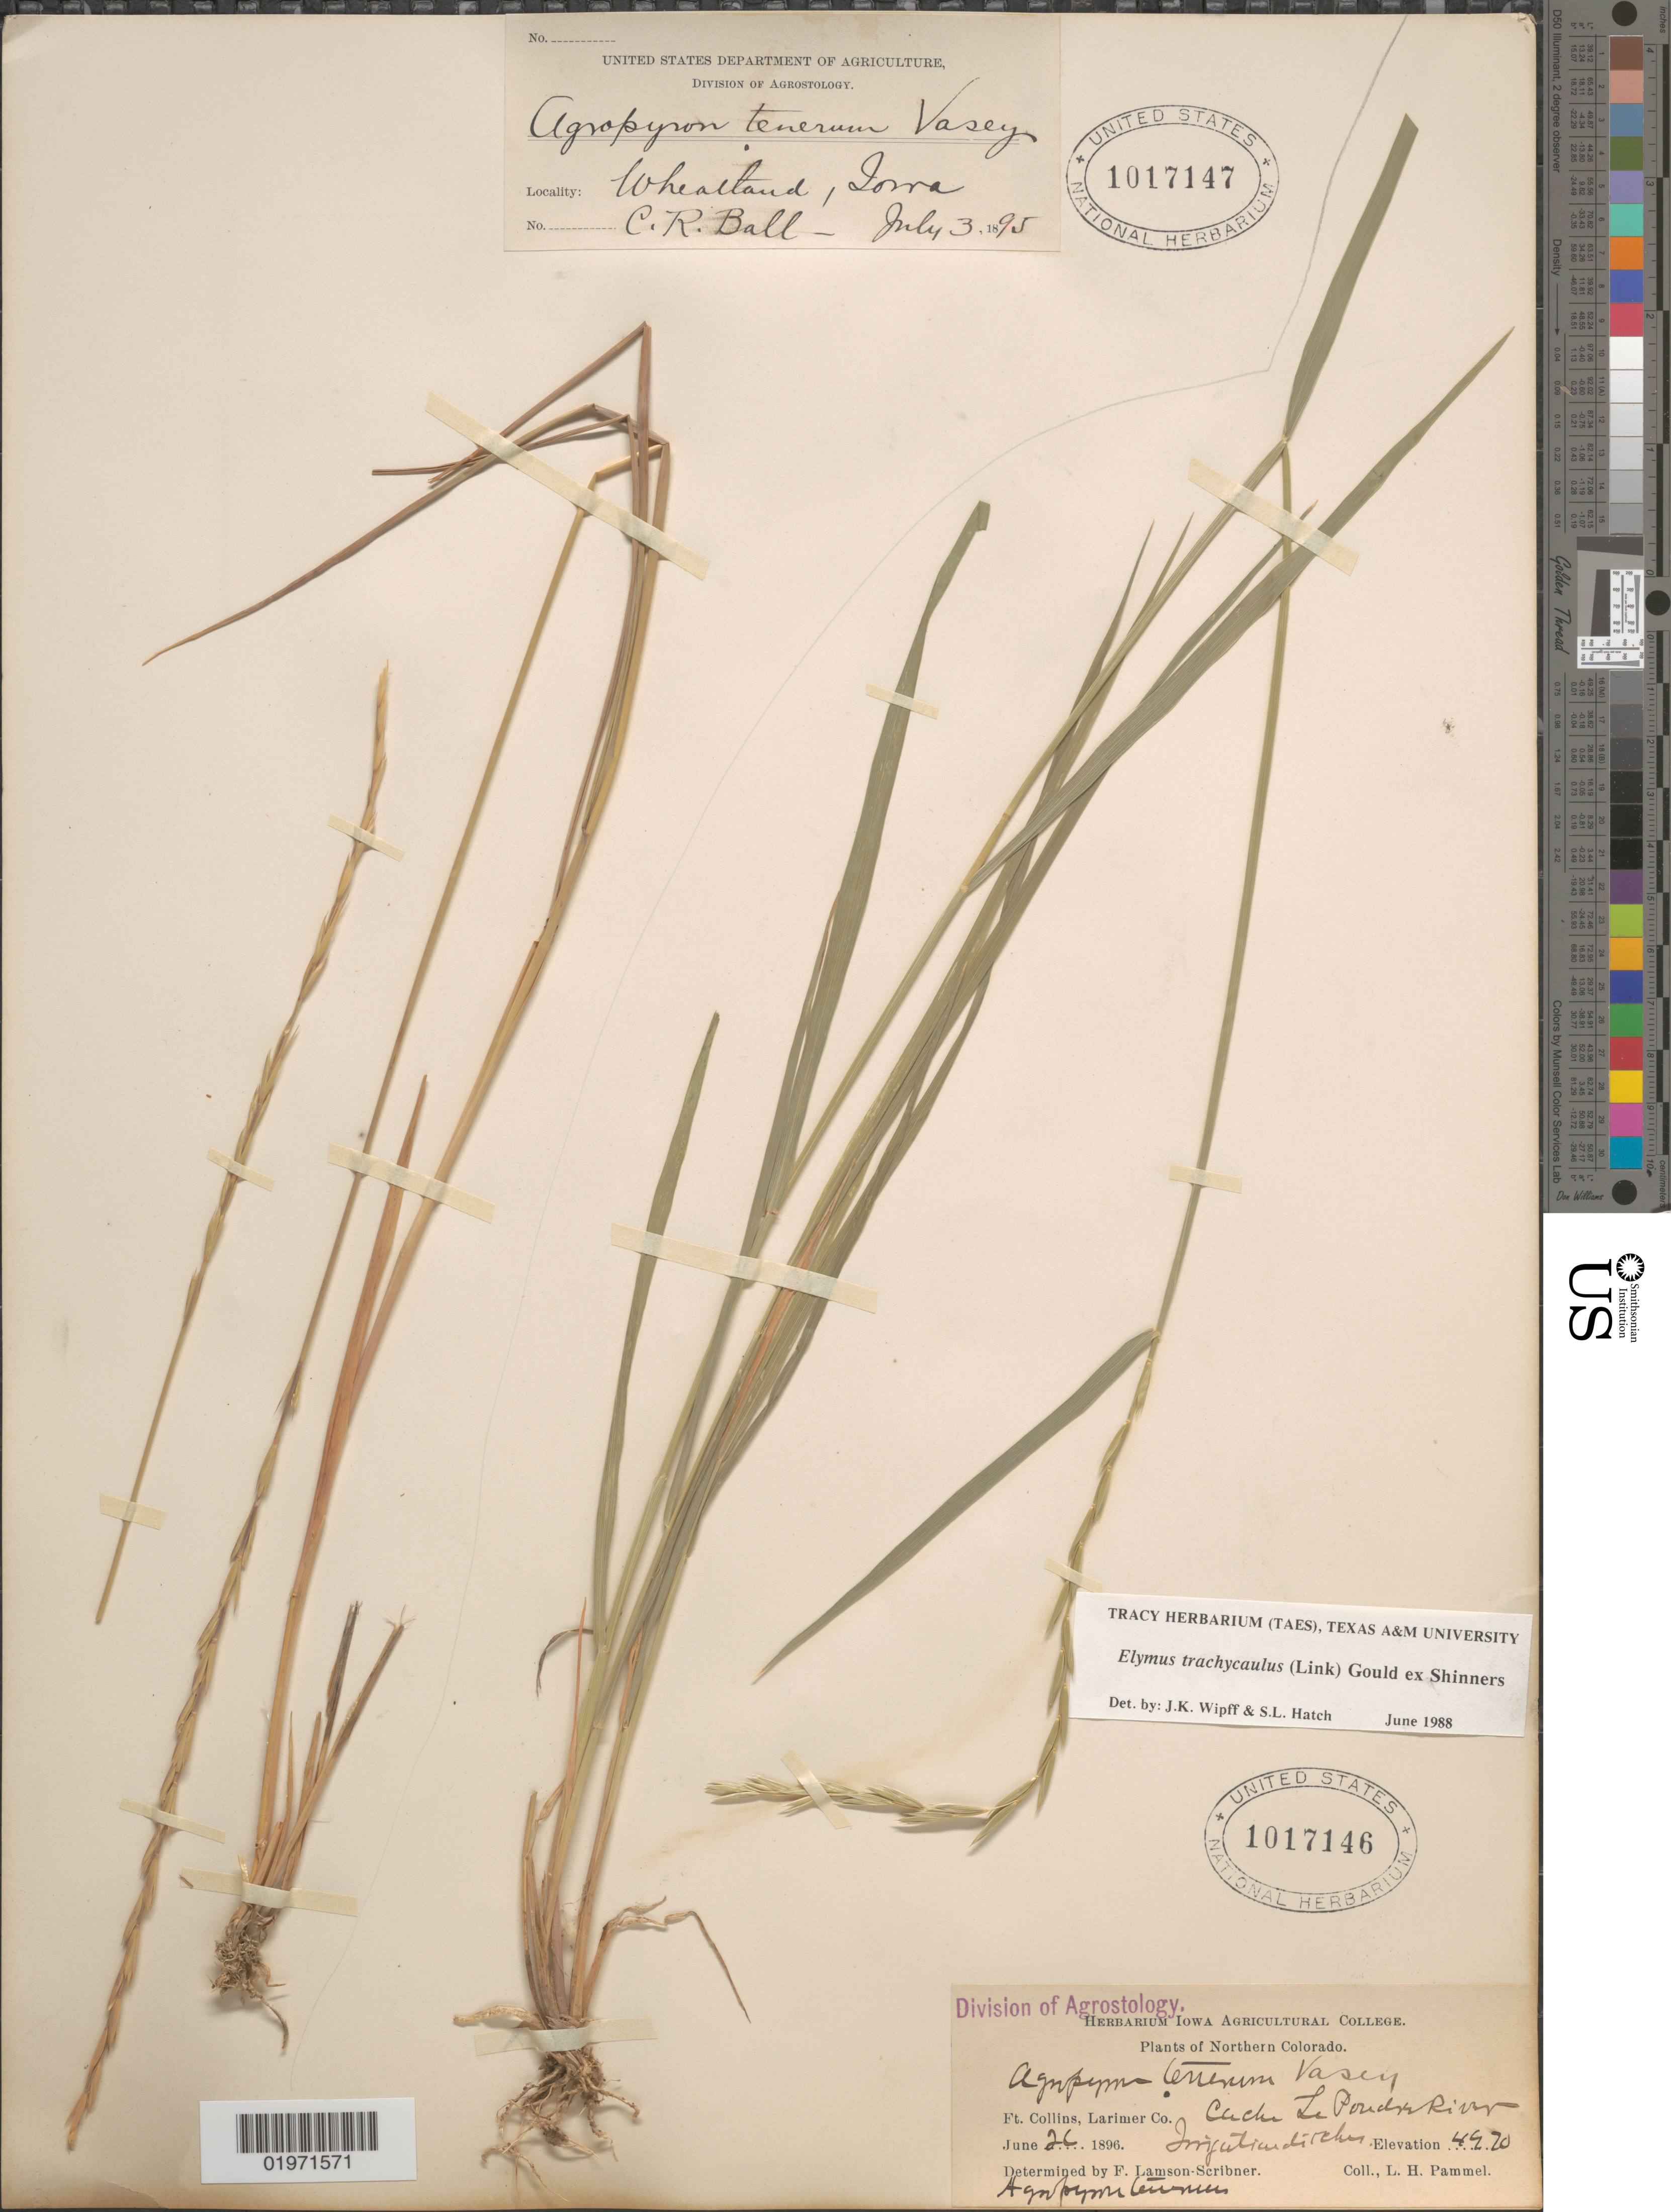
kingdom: Plantae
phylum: Tracheophyta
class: Liliopsida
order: Poales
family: Poaceae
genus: Elymus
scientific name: Elymus trachycaulus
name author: (Link) Gould ex Shinners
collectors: L. Pammel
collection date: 1896-06-26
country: United States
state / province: Colorado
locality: Northern Colorado. Ft. Collins, Larimer Co. Cache Le Poudre River.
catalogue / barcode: US 1017146